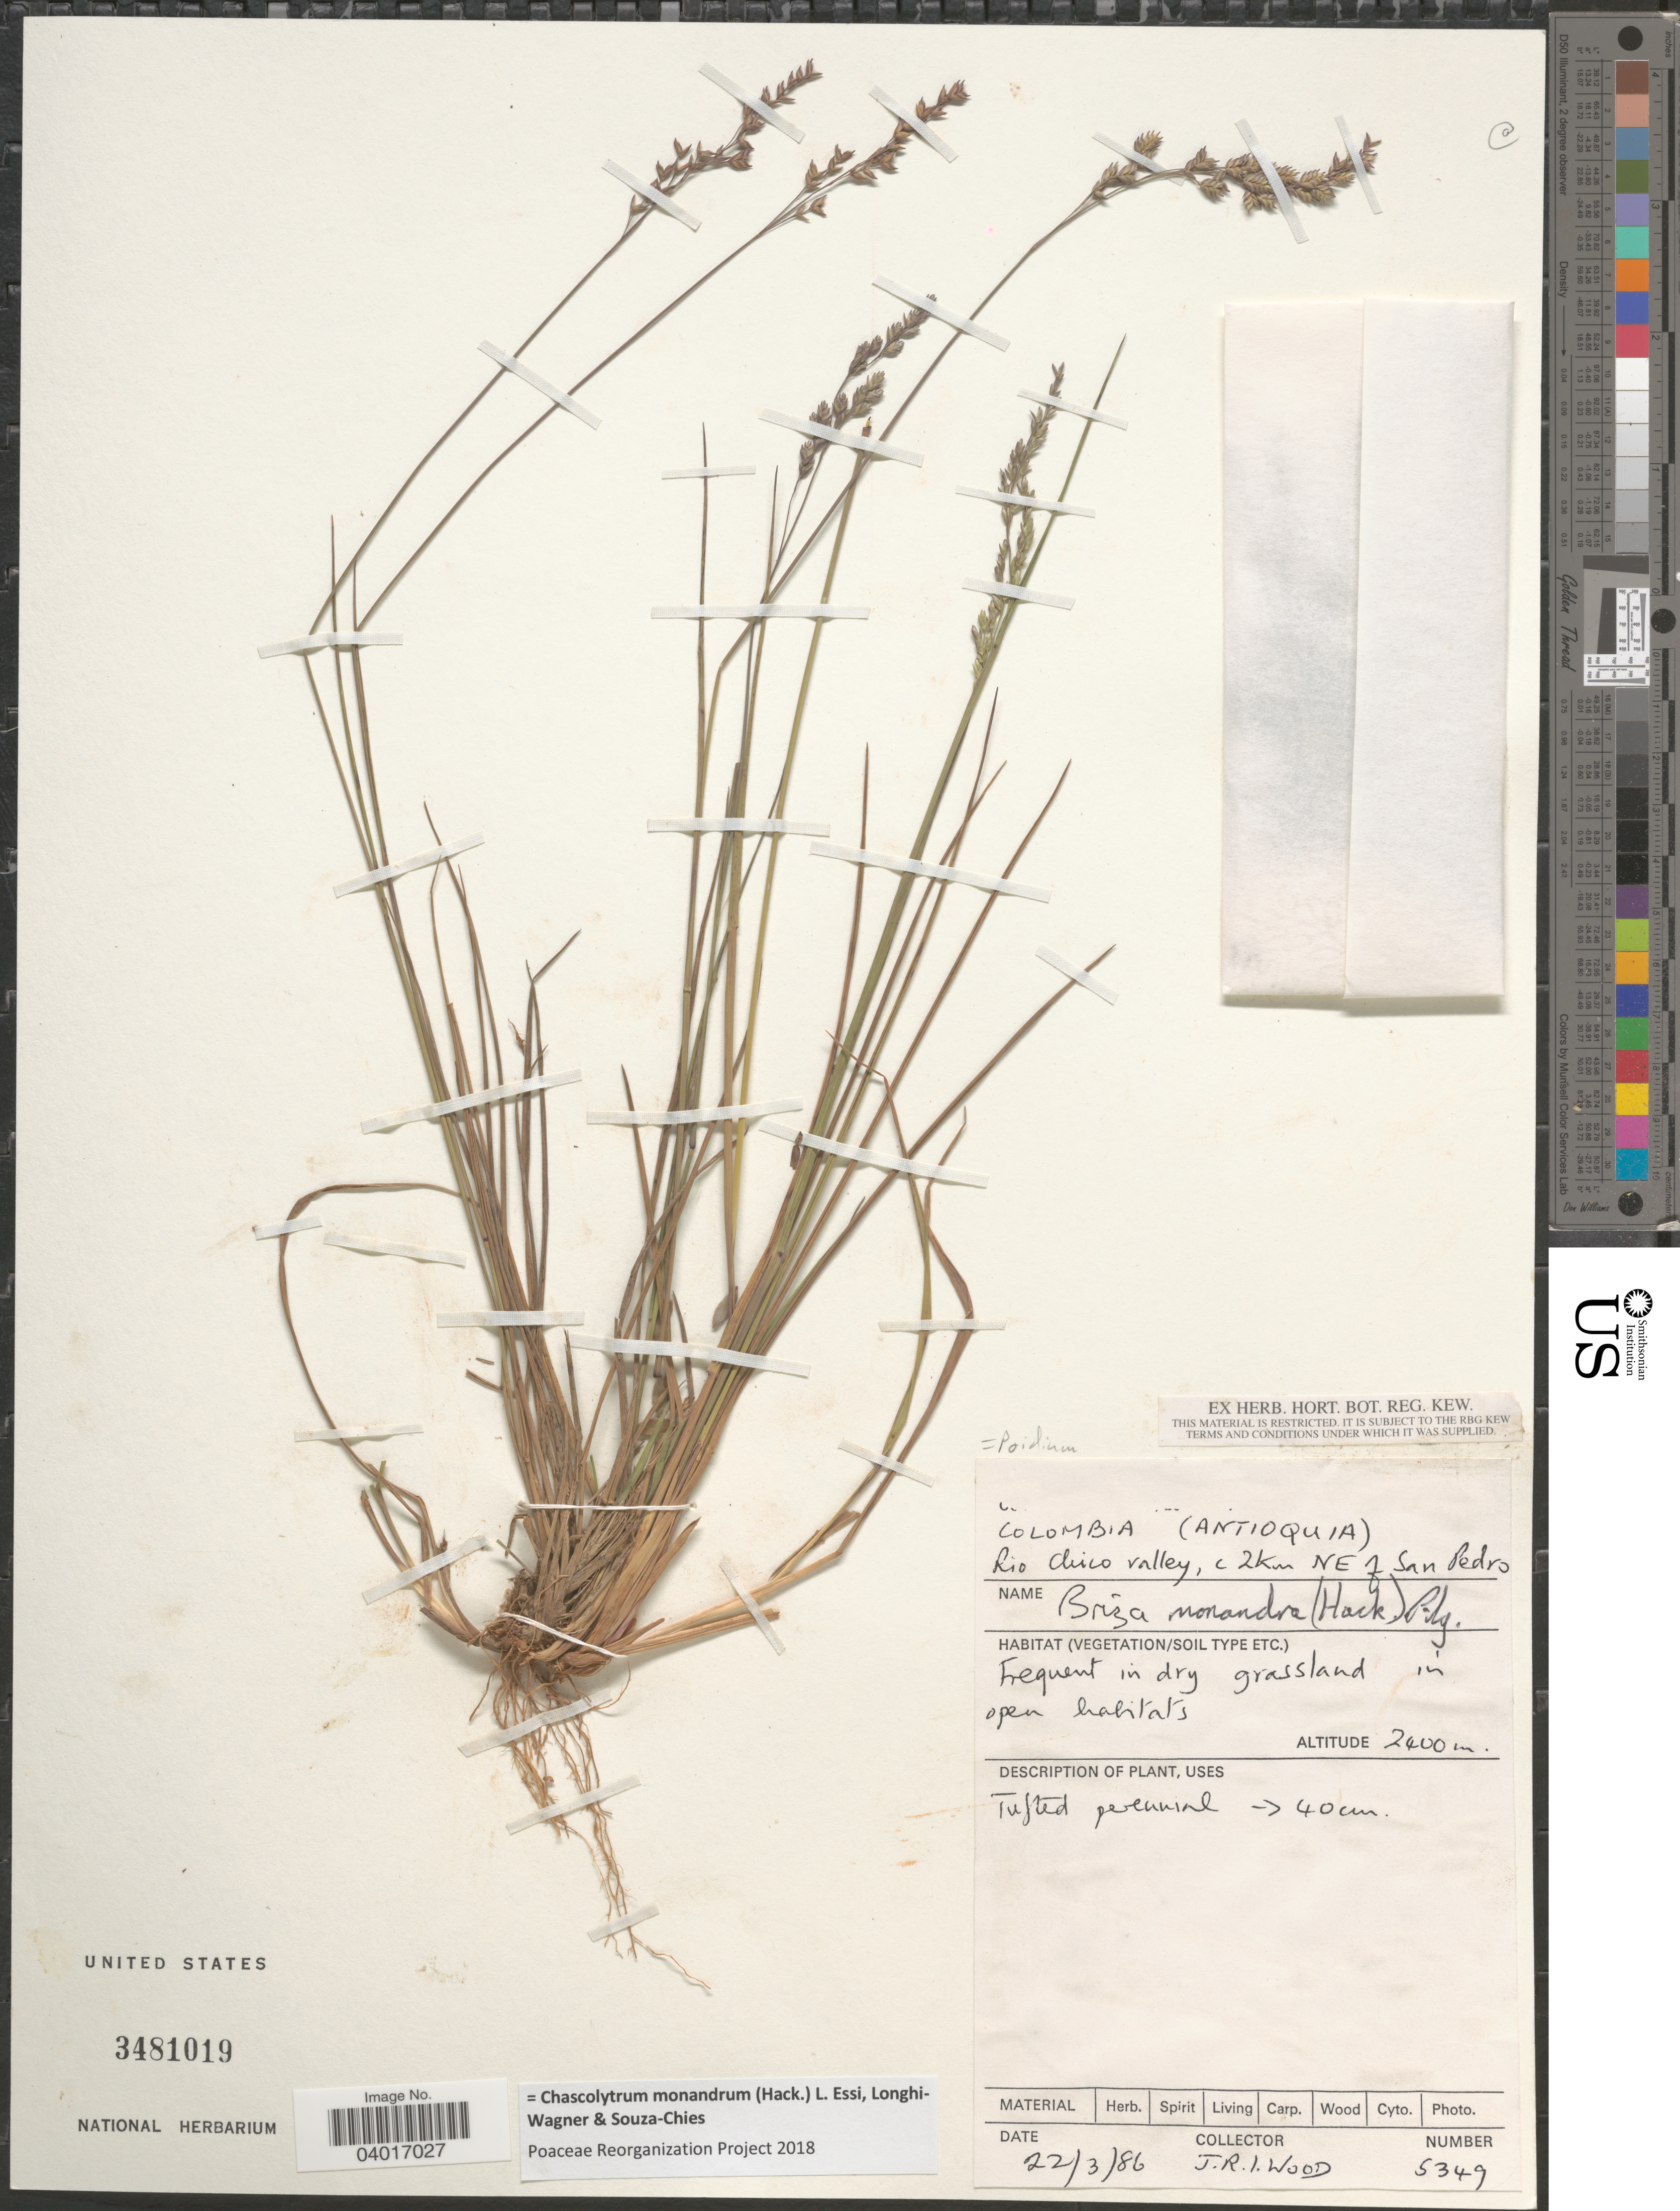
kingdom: Plantae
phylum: Tracheophyta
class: Liliopsida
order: Poales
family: Poaceae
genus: Chascolytrum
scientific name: Chascolytrum monandrum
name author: (Hack.) L. Essi et al.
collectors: J. R. I. Wood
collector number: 5349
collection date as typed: Transcribed d/m/y: 22/3/86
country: Colombia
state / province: Antioquia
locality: Rio Chico valley, c 2 Km NE of San Pedro.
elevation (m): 2400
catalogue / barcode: US 3481019